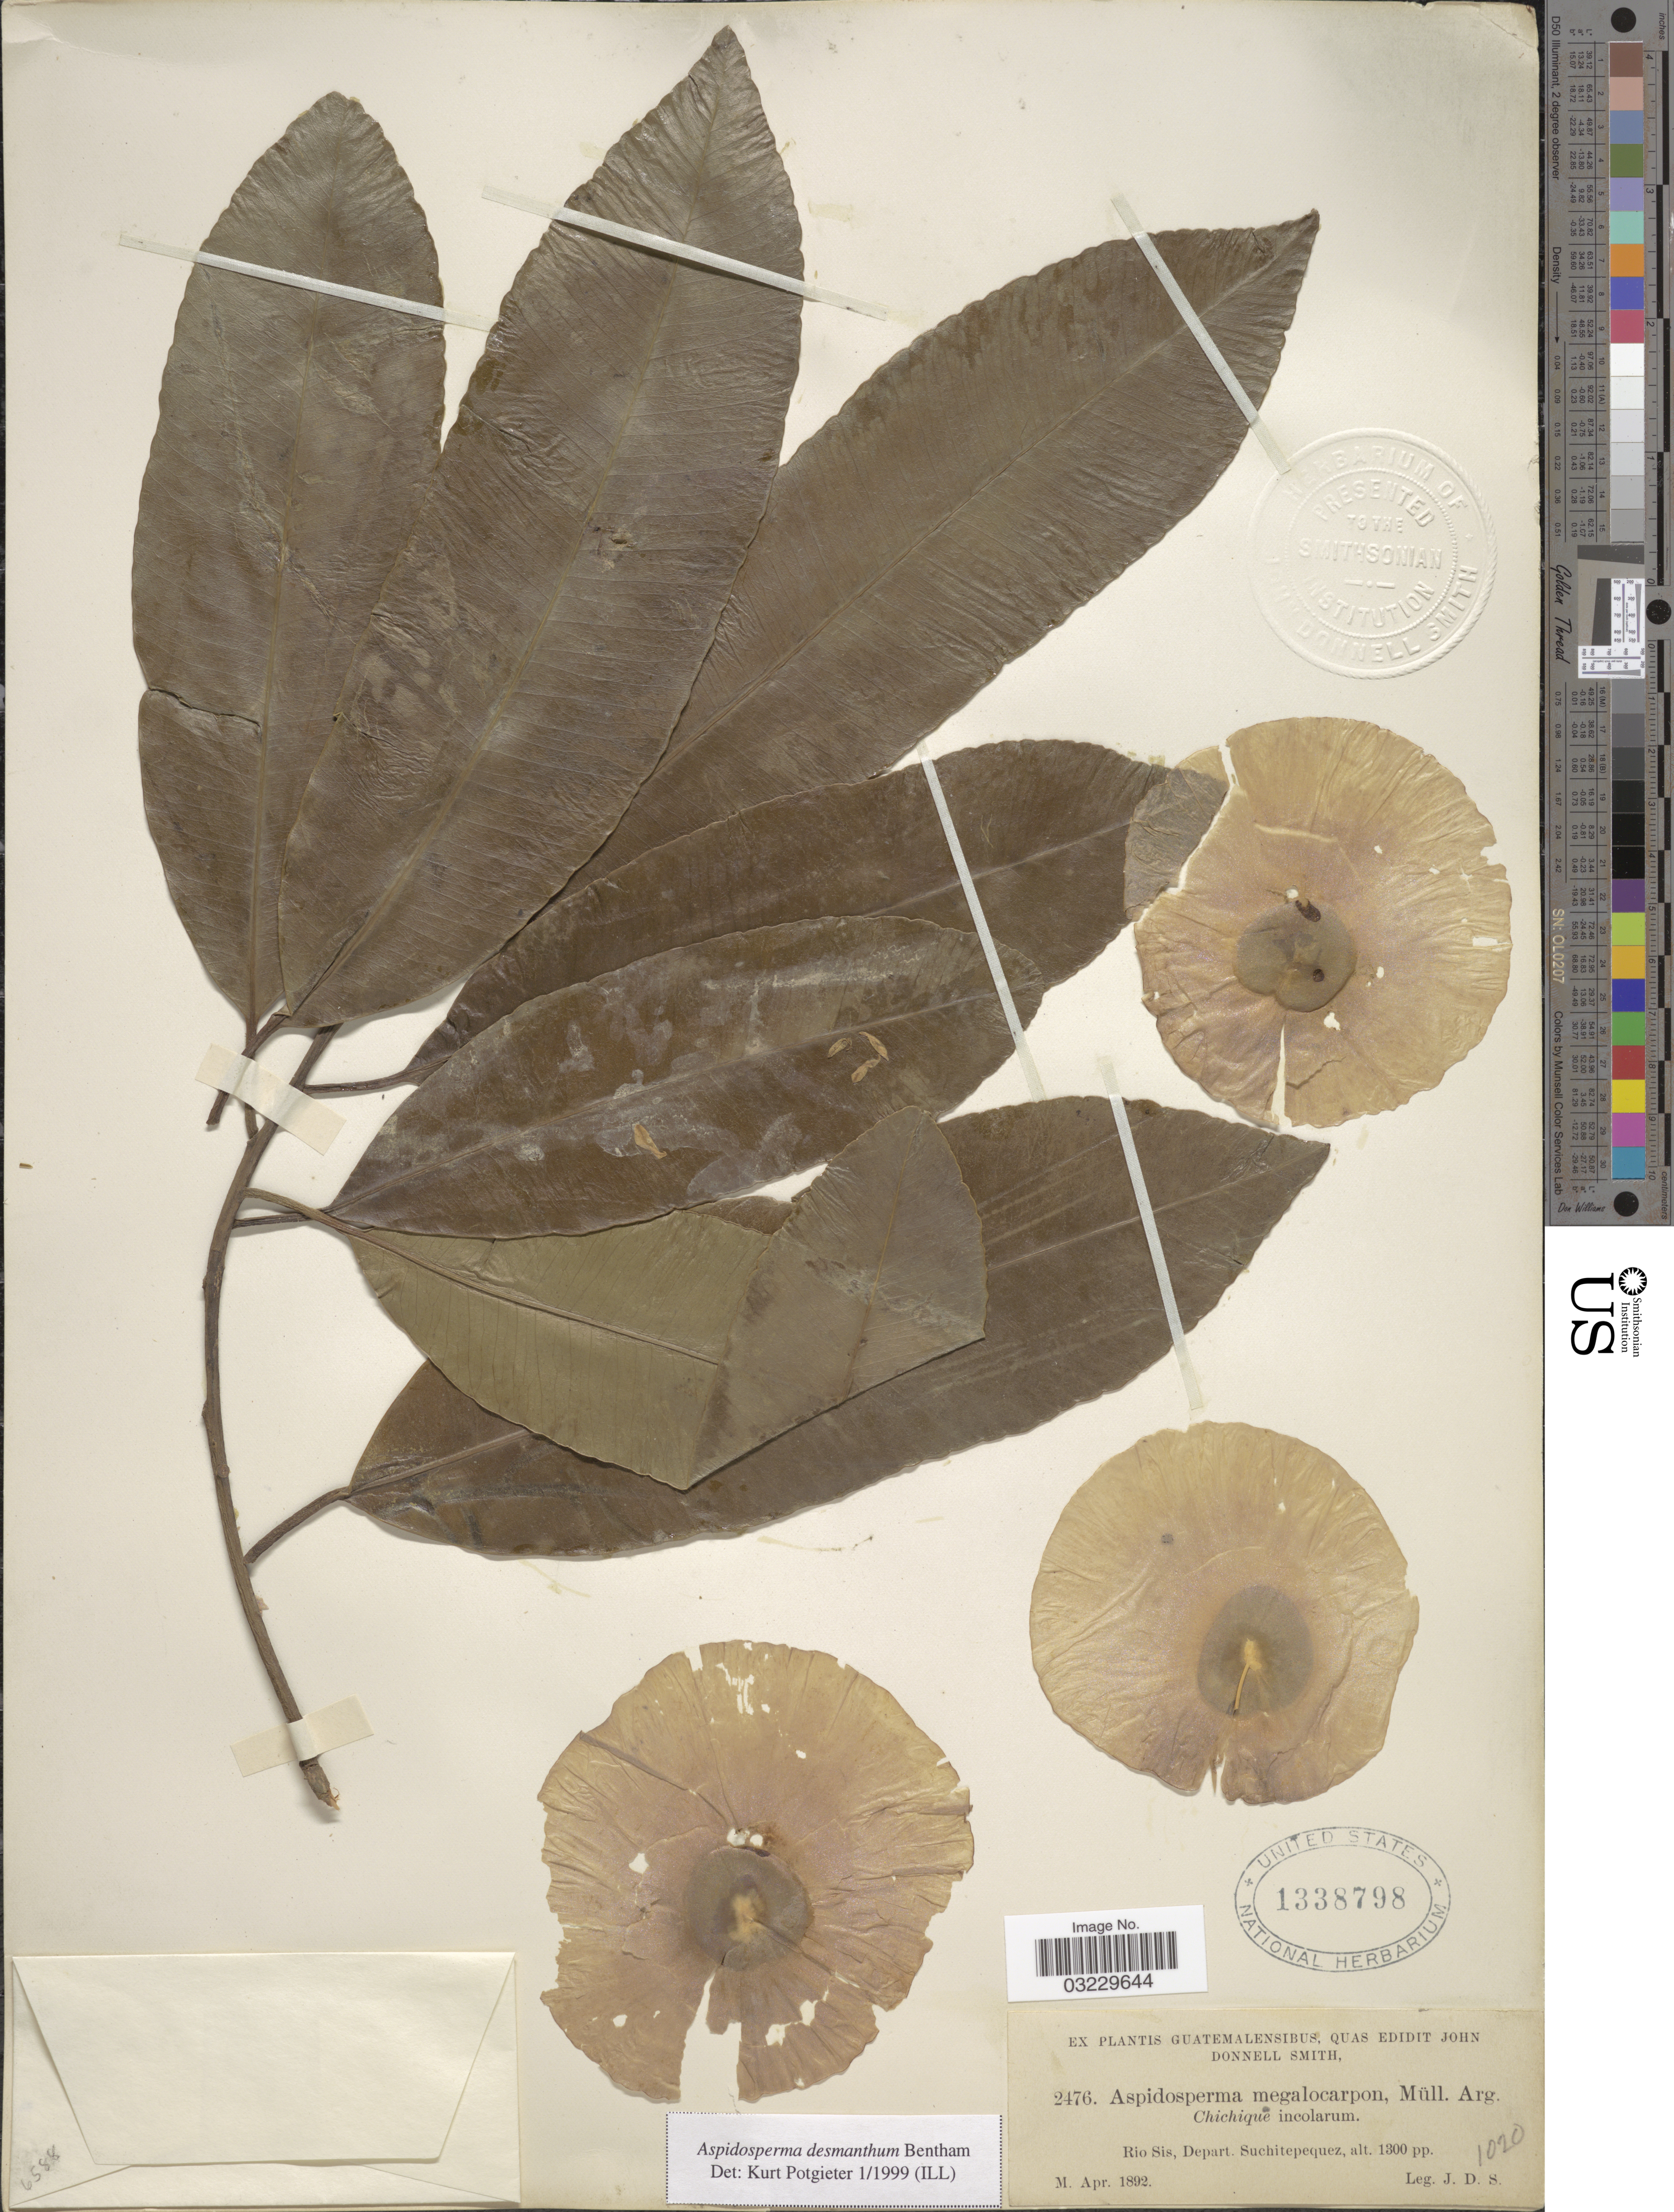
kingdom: Plantae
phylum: Tracheophyta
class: Magnoliopsida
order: Gentianales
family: Apocynaceae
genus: Aspidosperma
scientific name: Aspidosperma desmanthum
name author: Benth. ex Müll. Arg.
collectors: J. Donnell Smith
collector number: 2476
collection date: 1892-04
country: Guatemala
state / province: Suchitepéquez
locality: Rio Sis, Depart. Suchitepequez.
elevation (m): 396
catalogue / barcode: US 1338798